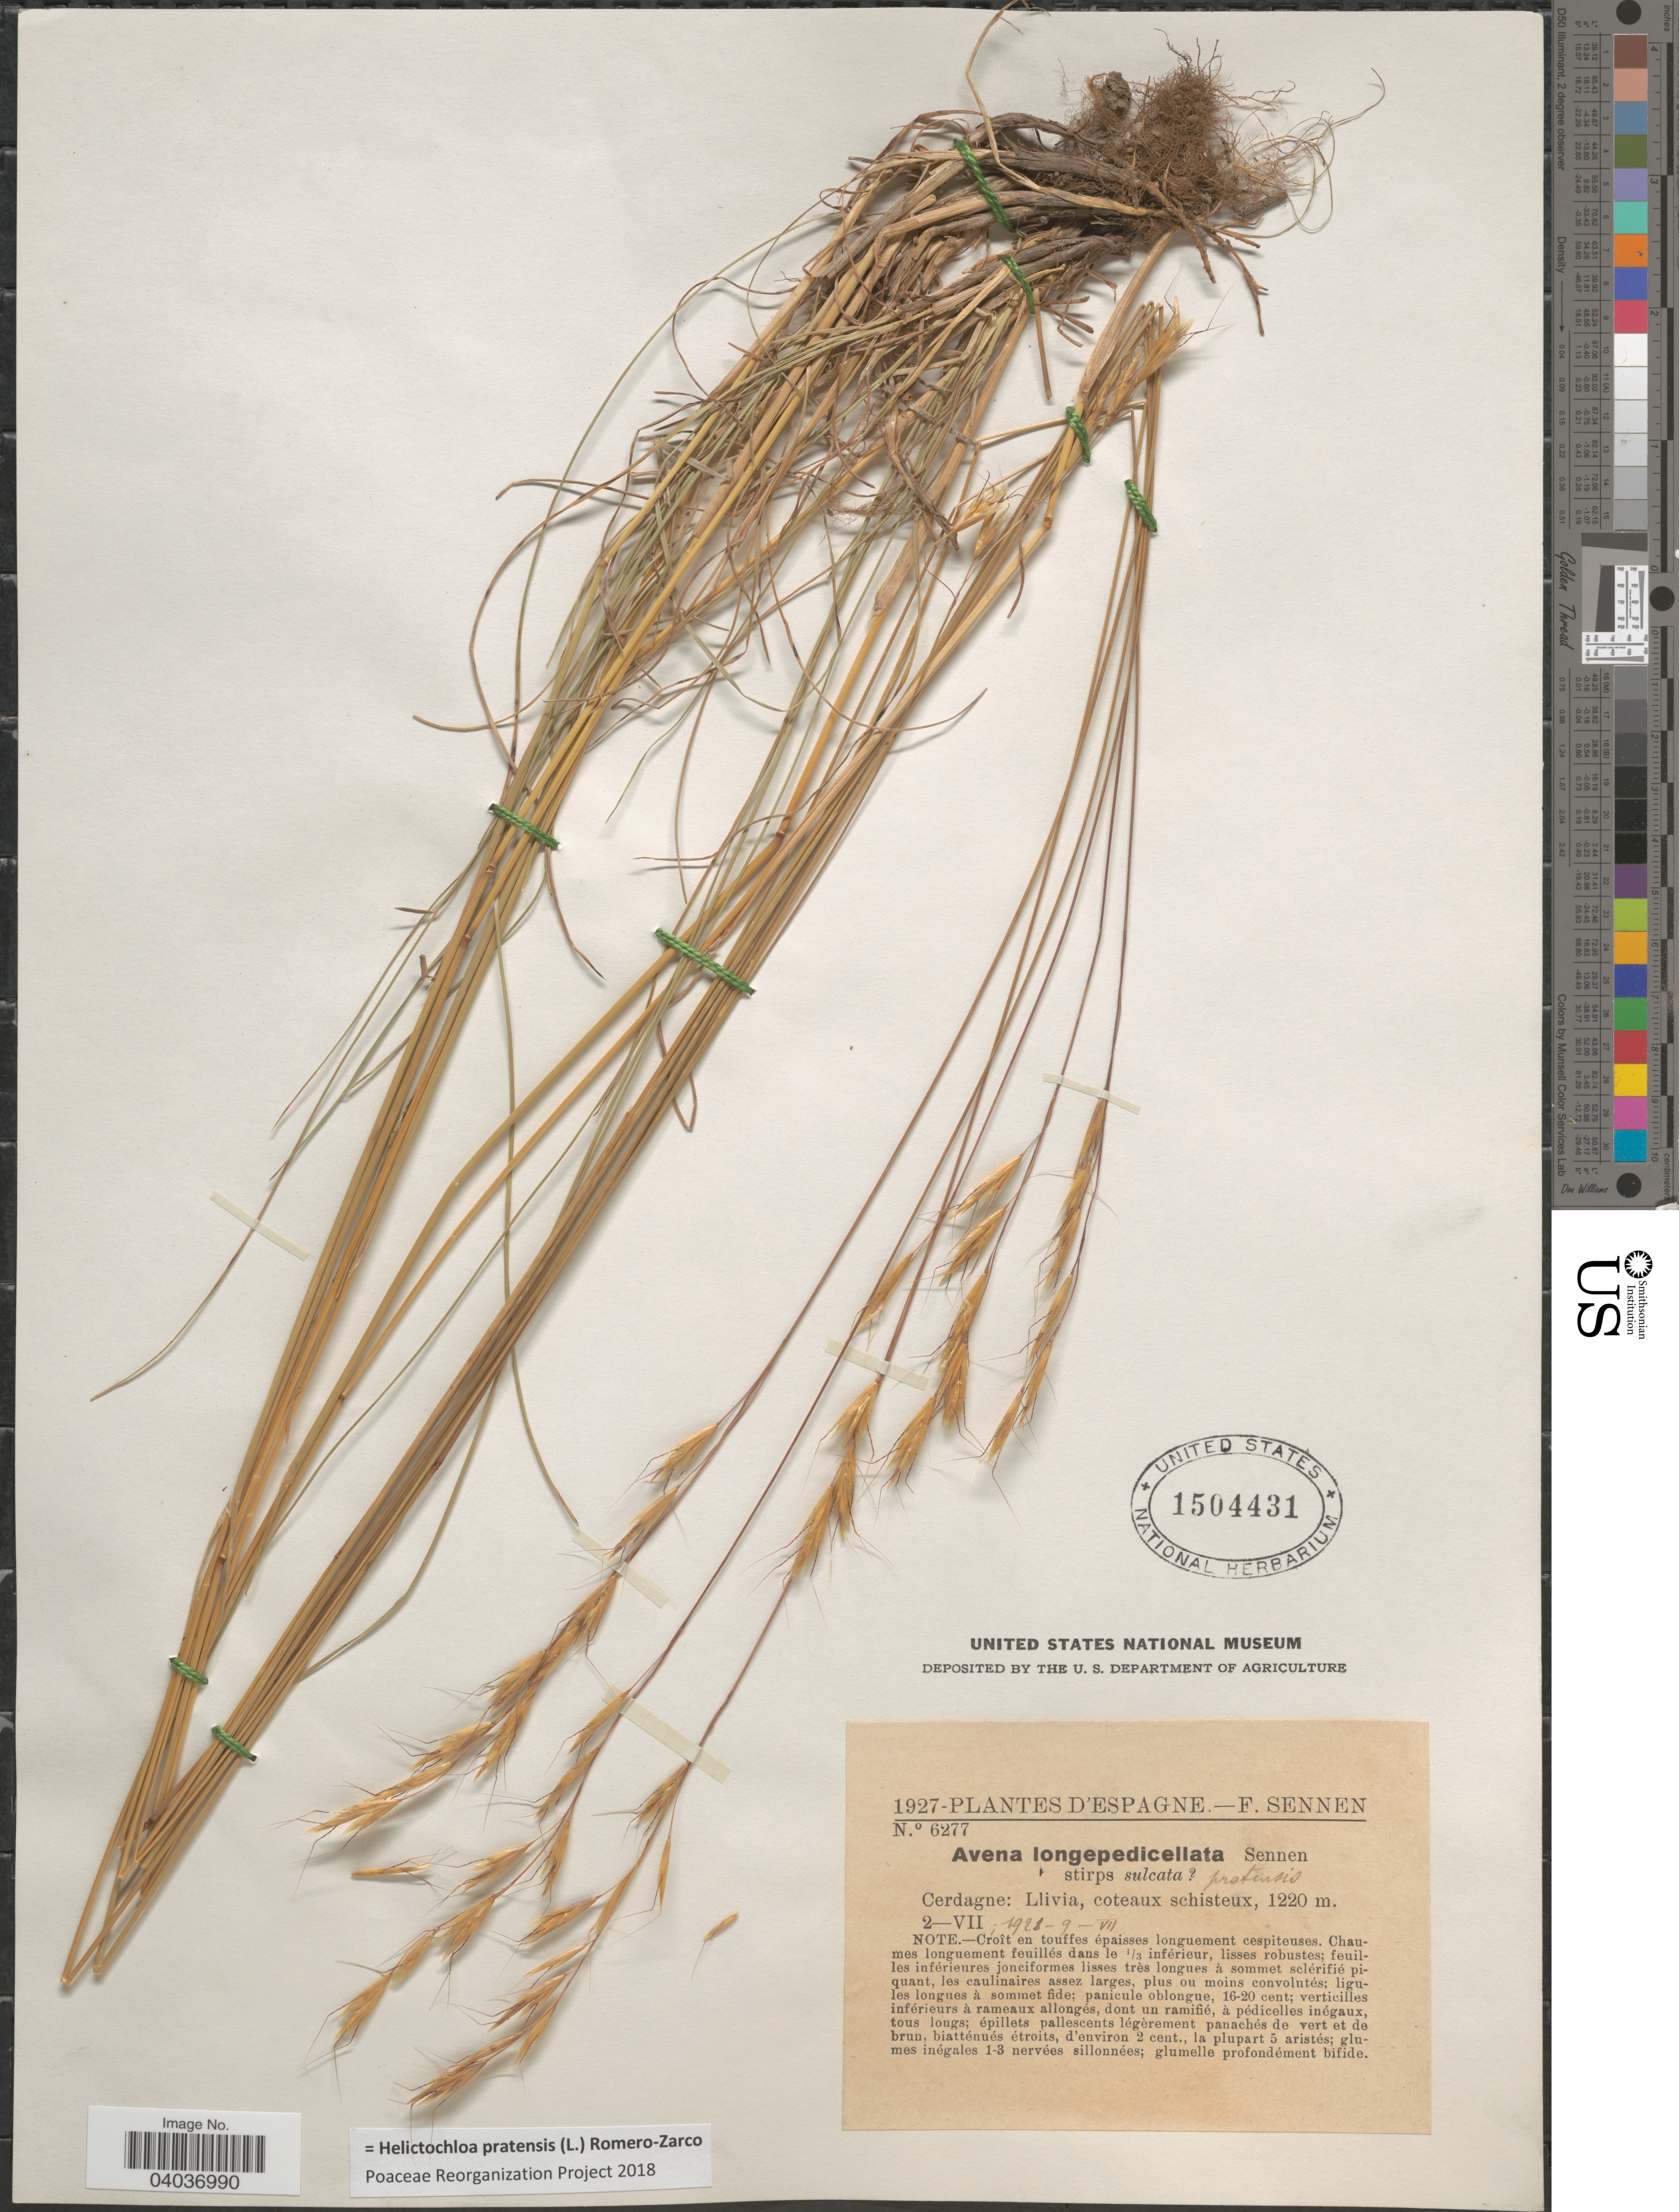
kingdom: Plantae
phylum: Tracheophyta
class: Liliopsida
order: Poales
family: Poaceae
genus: Helictochloa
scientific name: Helictochloa pratensis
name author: (L.) Romero-Zarco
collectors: E. Sennen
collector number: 6277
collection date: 1927-07-02/1928-08-09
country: Spain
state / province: Islas Baleares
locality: Espagne. Llivia, coteaux schisteux.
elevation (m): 1220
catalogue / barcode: US 1504431